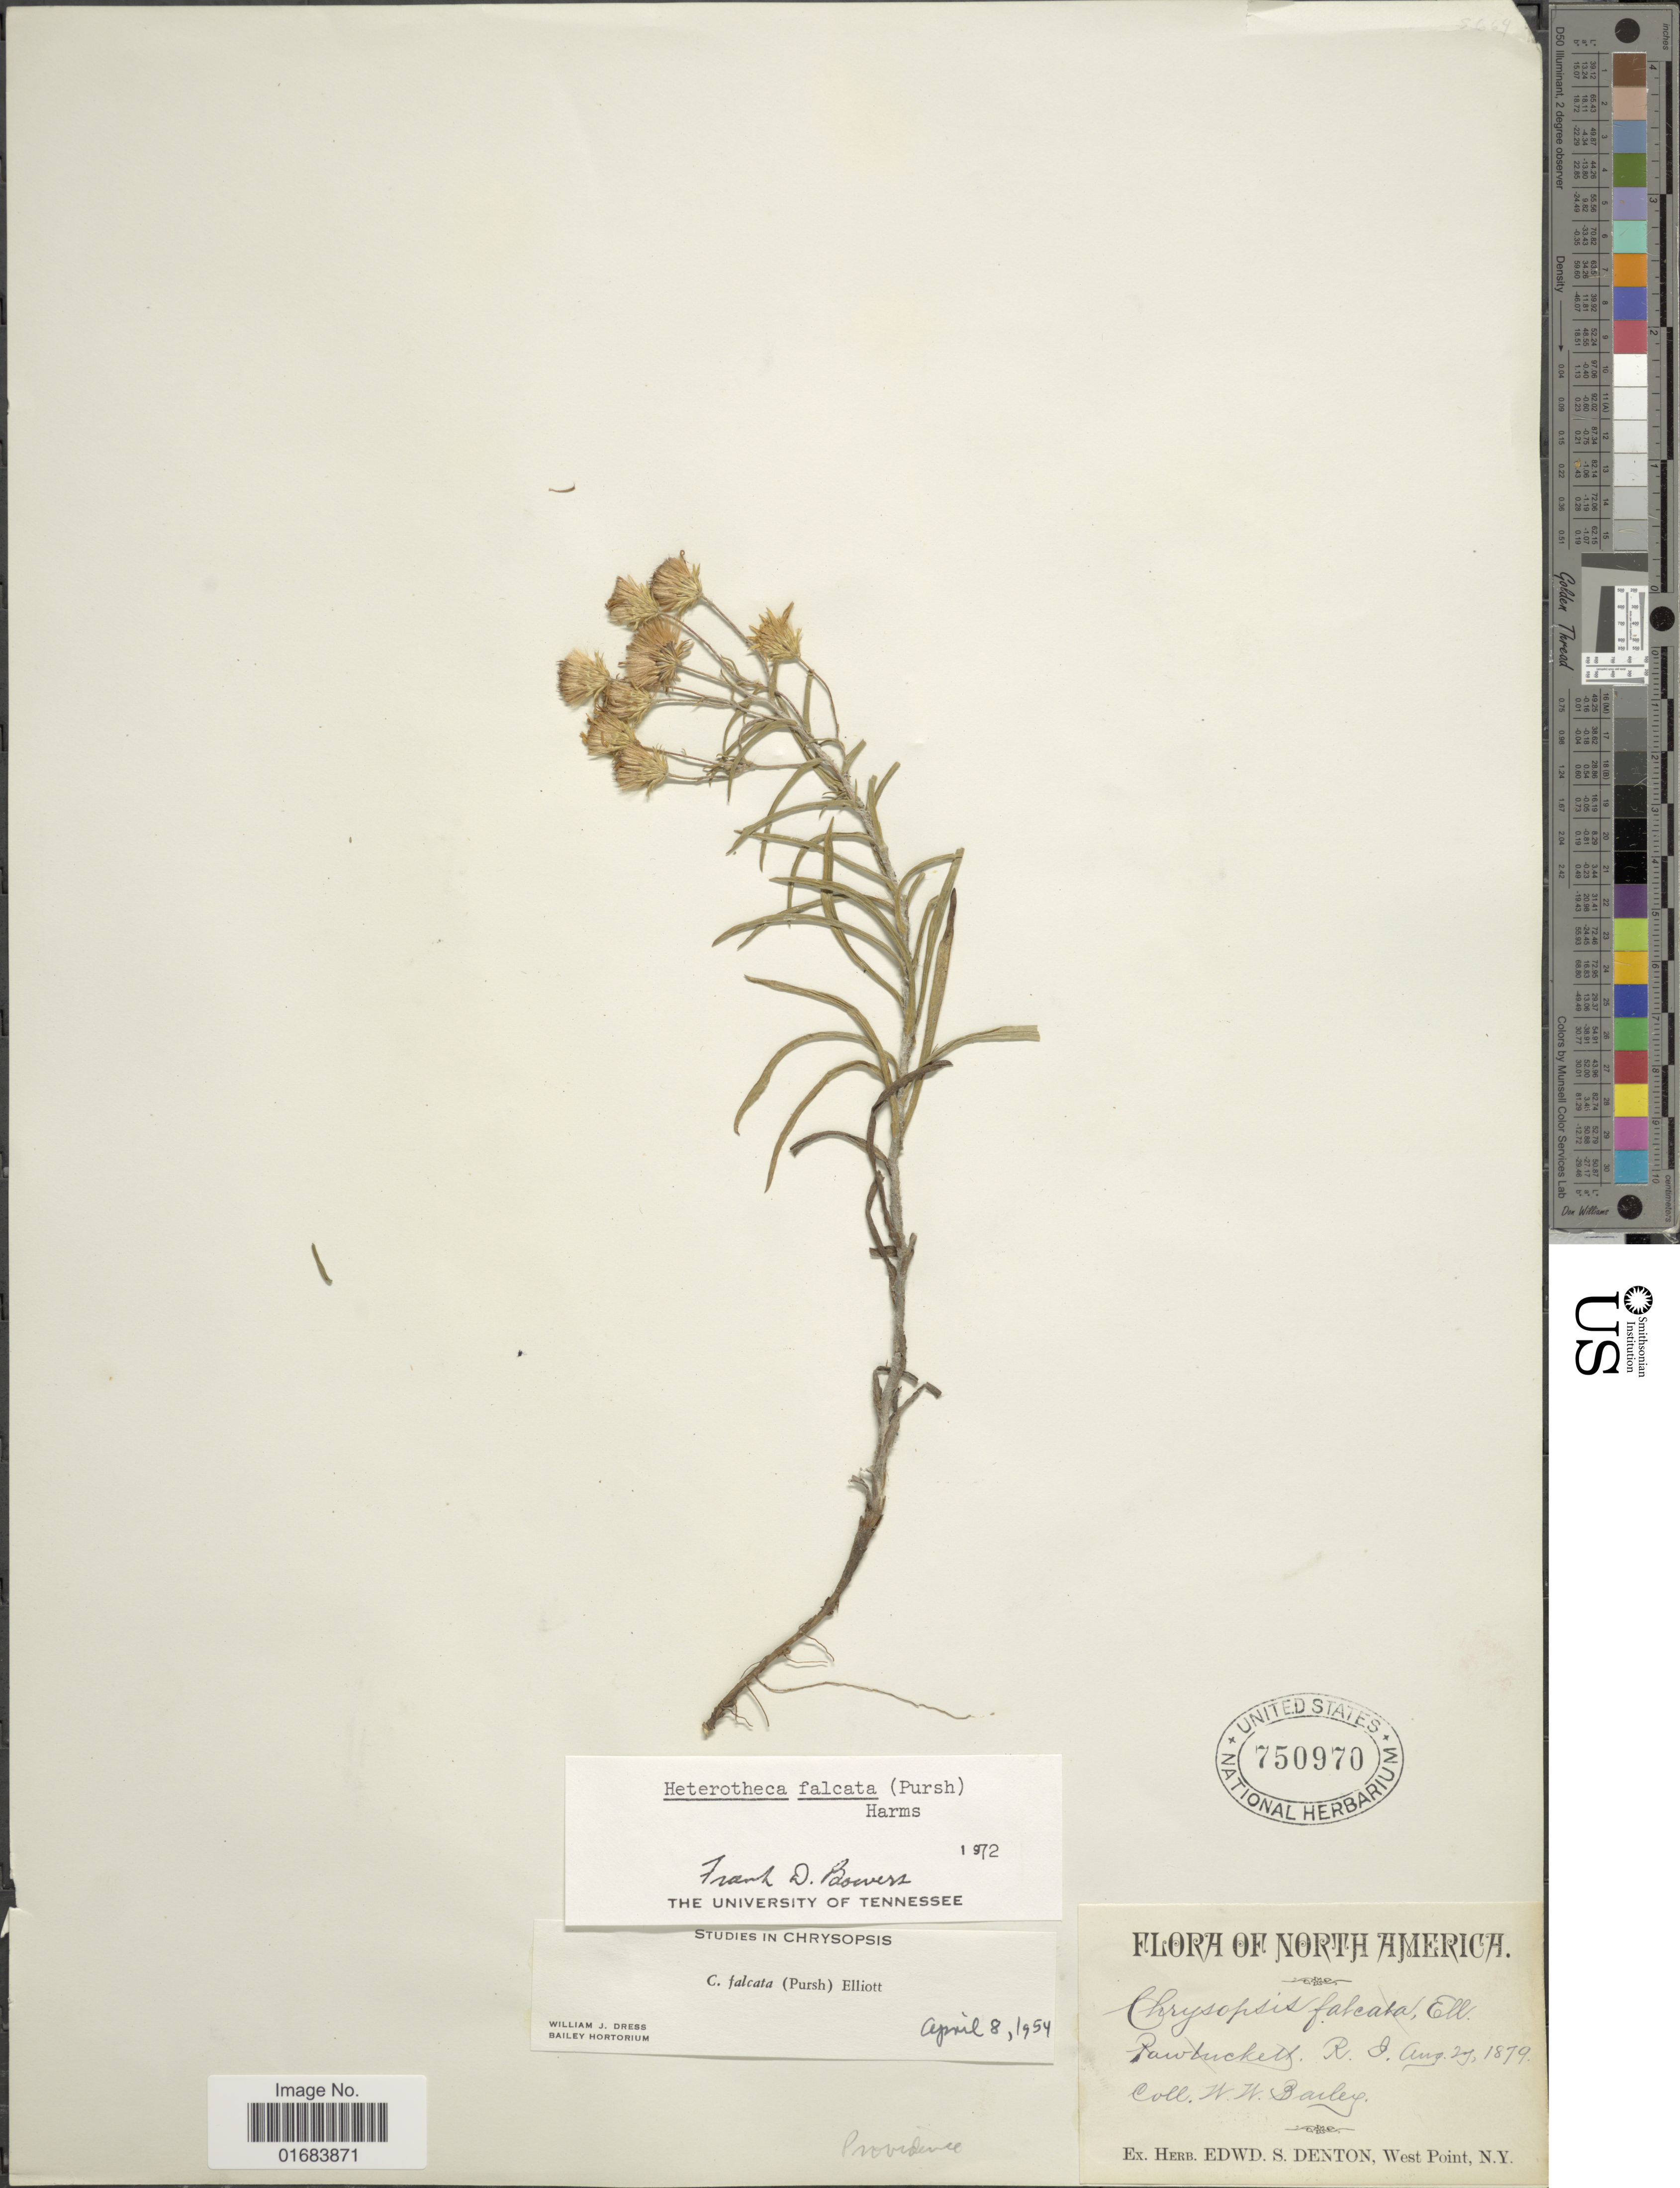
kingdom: Plantae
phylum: Tracheophyta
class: Magnoliopsida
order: Asterales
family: Asteraceae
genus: Pityopsis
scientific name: Pityopsis falcata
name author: (Pursh) Nutt.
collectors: W. W. Bailey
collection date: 1879-08-29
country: United States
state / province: Rhode Island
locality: Nantucket.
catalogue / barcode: US 750970